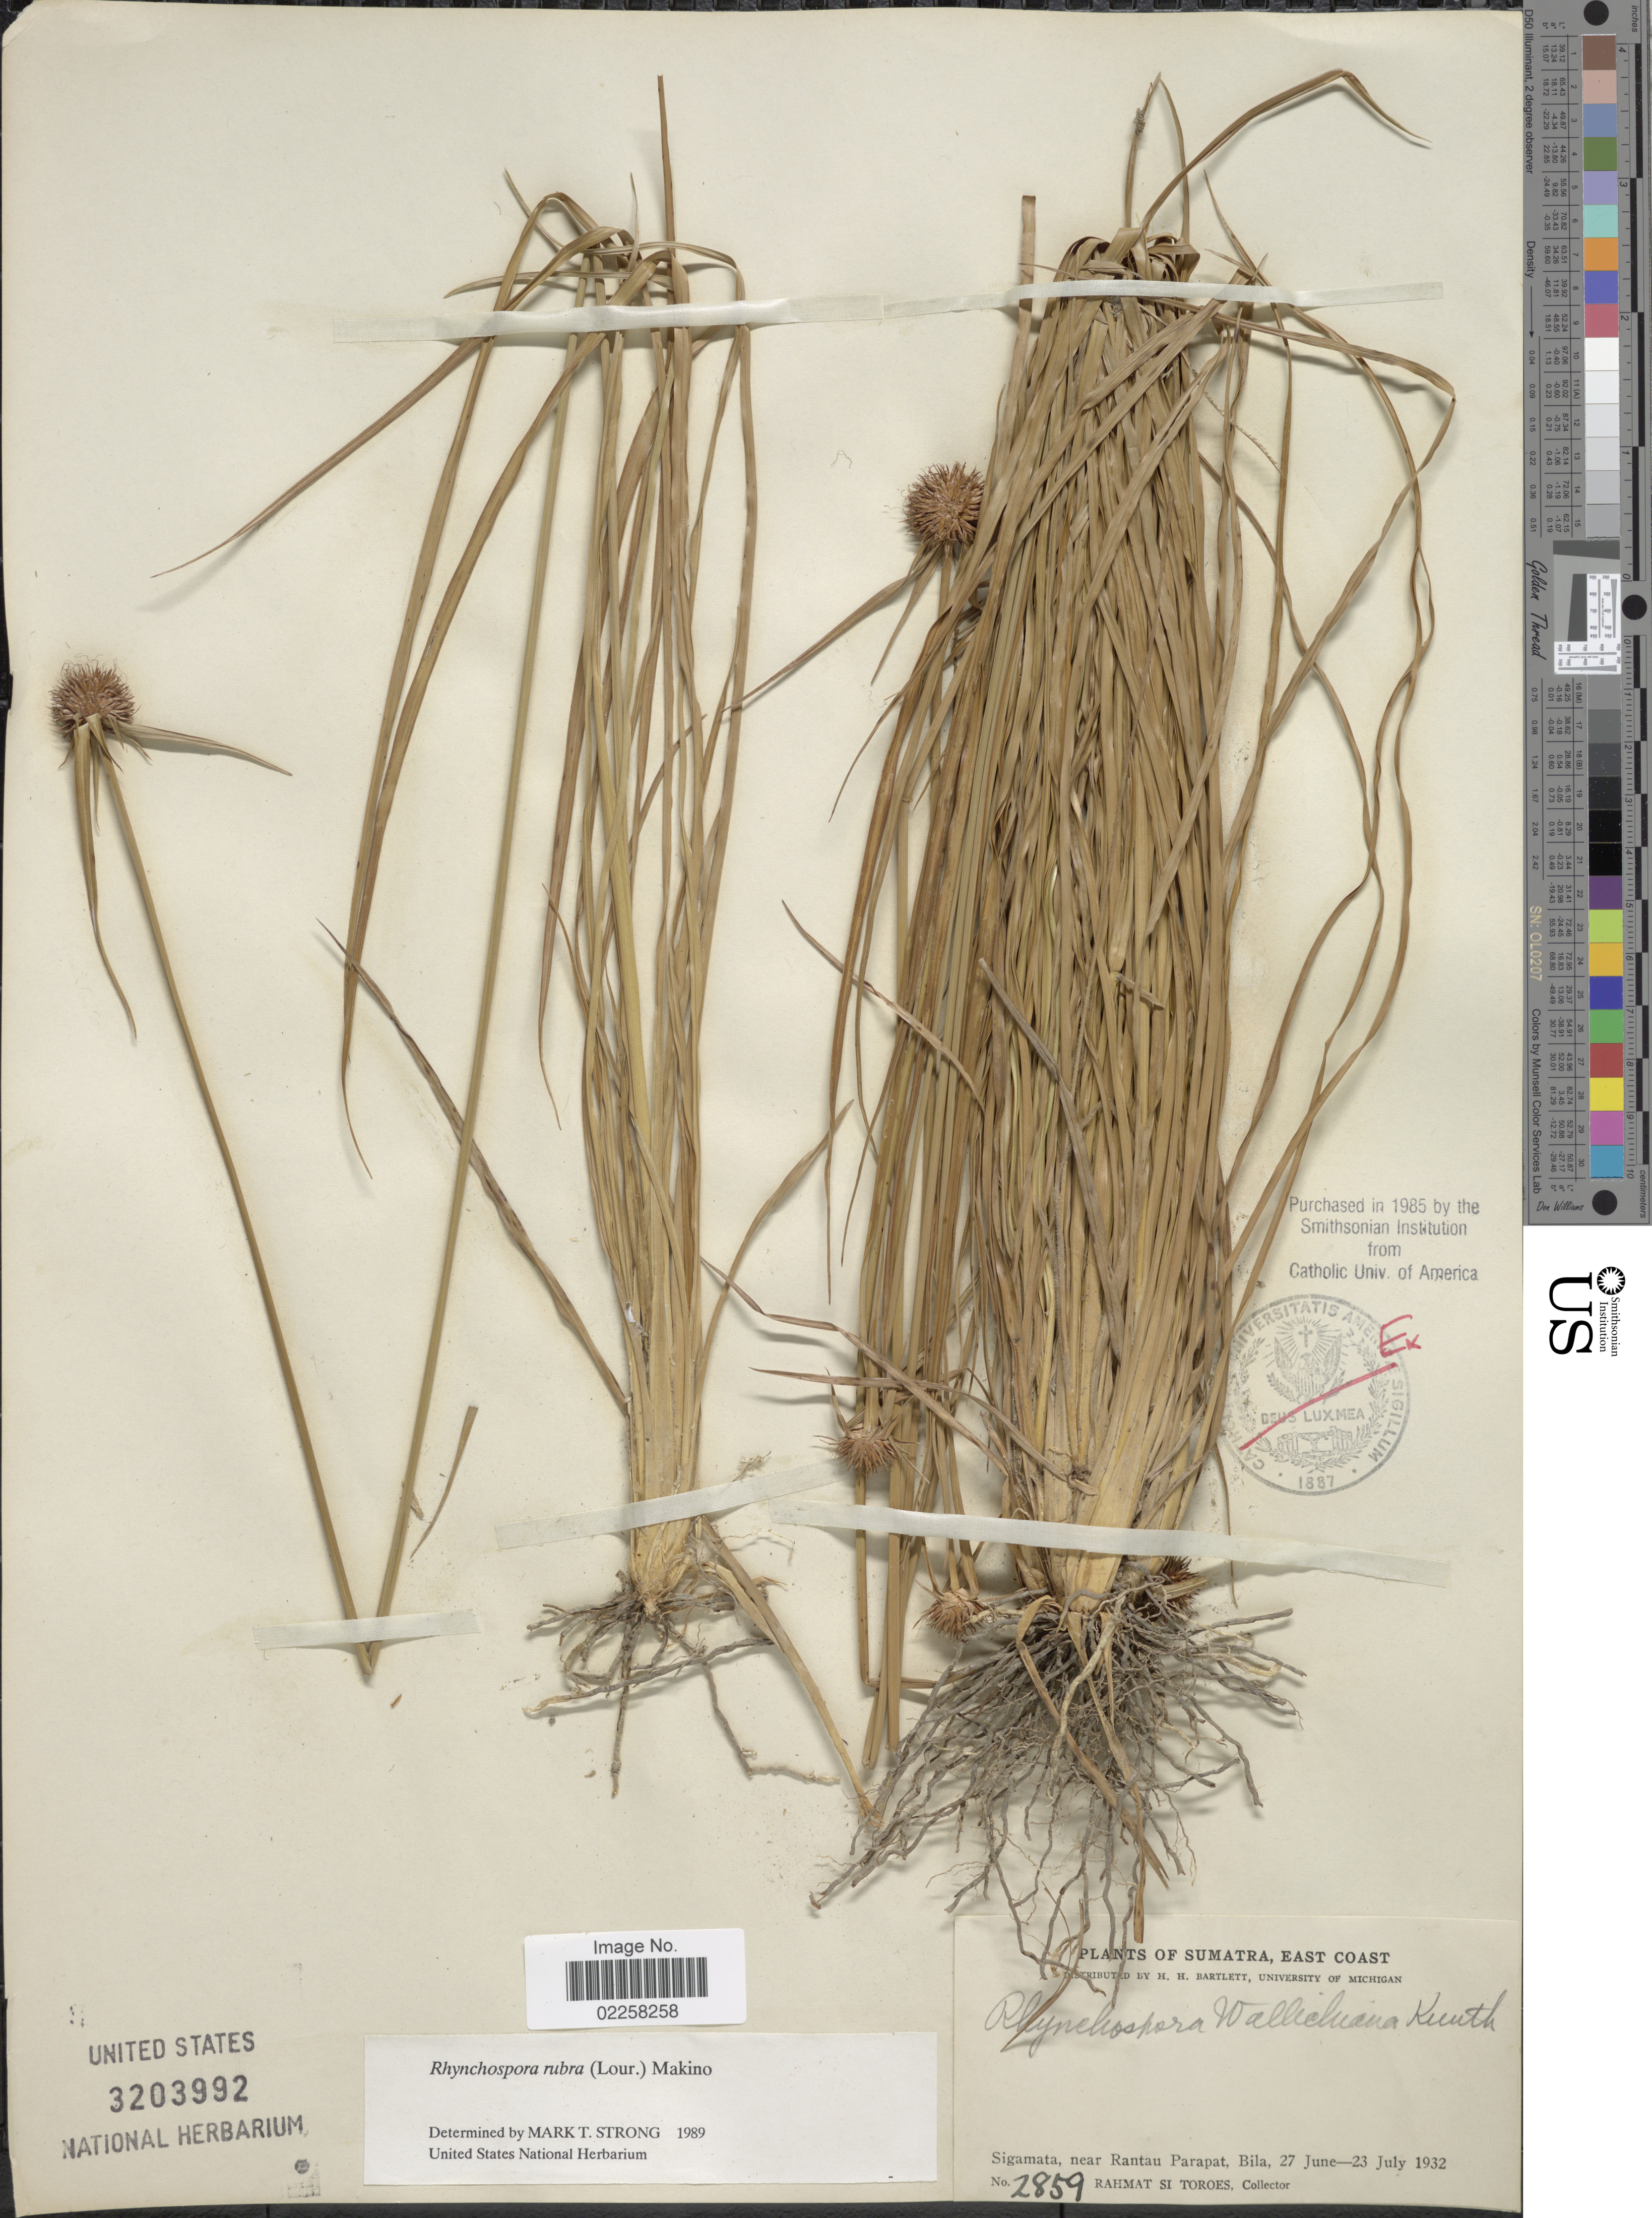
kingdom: Plantae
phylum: Tracheophyta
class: Liliopsida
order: Poales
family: Cyperaceae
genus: Rhynchospora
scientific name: Rhynchospora rubra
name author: (Lour.) Makino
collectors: Rahmat Si Boeea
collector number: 2859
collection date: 1932-06-27/1932-07-23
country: Indonesia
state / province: Sumatra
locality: East Coast, Sigamata, near Rantau Parapat, Bila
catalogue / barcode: US 3203992